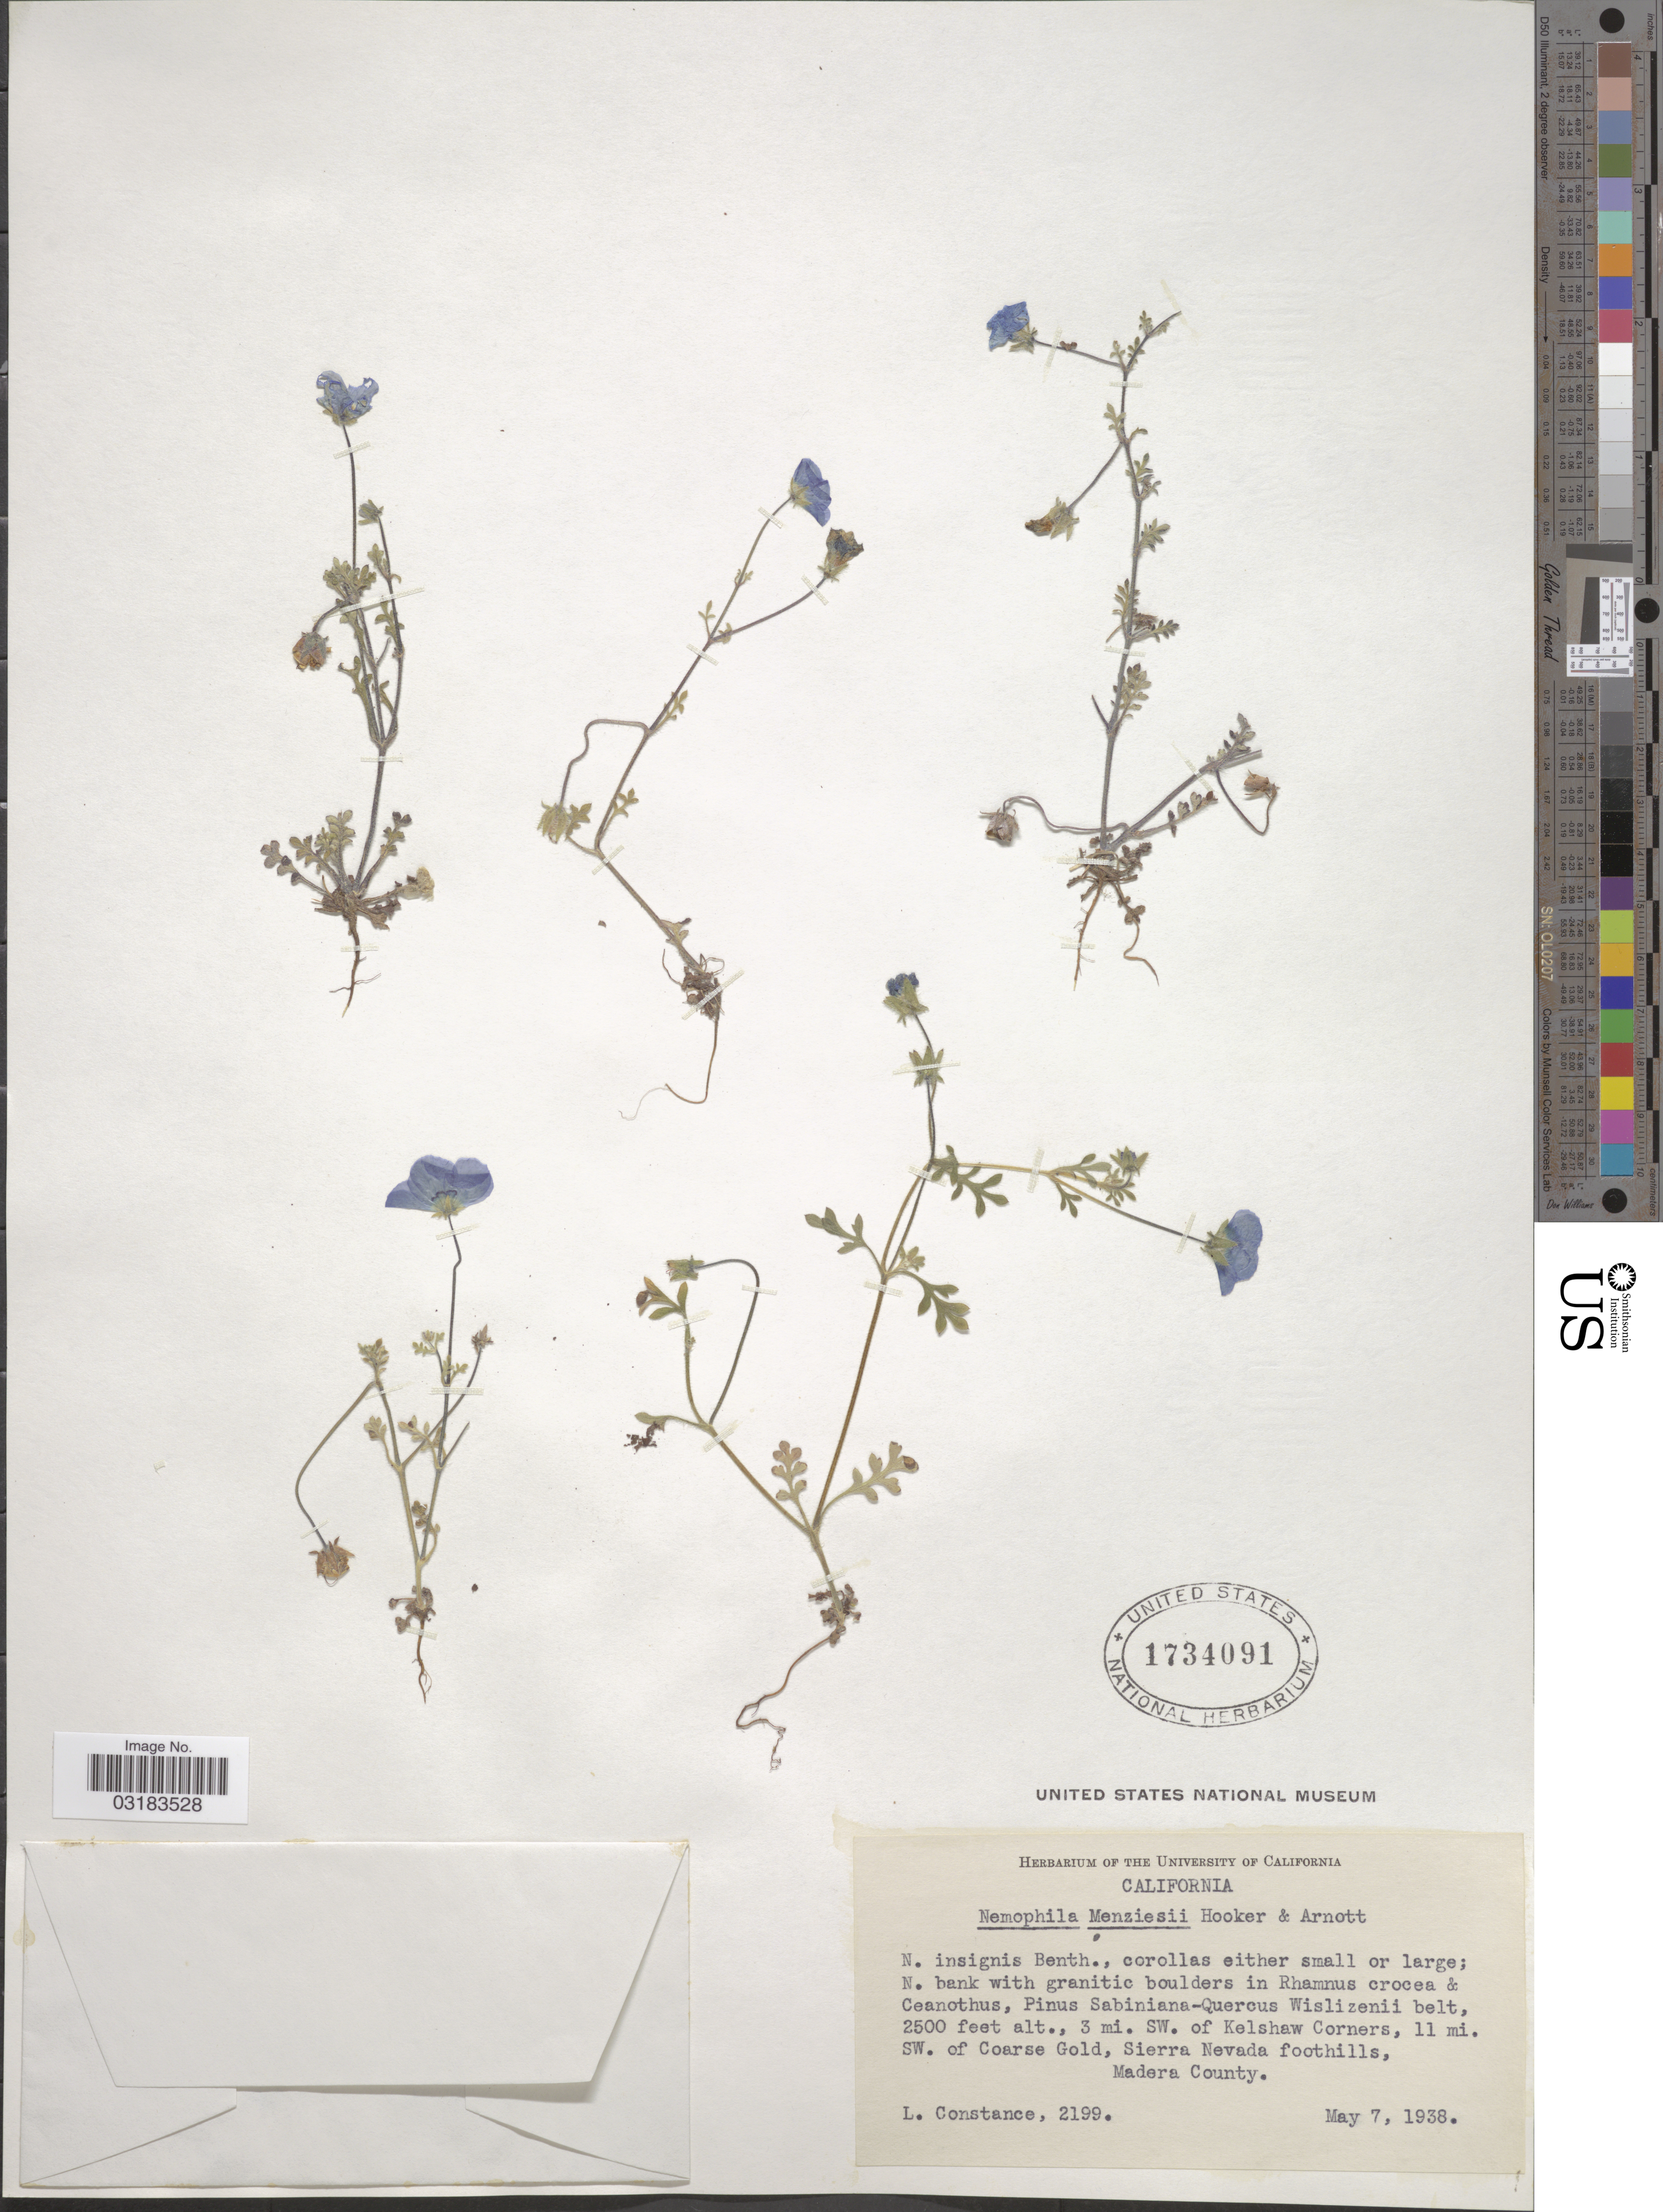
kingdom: Plantae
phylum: Tracheophyta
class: Magnoliopsida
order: Boraginales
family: Hydrophyllaceae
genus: Nemophila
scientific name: Nemophila menziesii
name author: Hook. & Arn.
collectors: L. Constance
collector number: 2199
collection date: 1938-05-07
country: United States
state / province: California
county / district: Madera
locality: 3 mi. SW. of Kelshaw Corners, 11 mi. SW. of Coarse Gold, Sierra Nevada foothills, Madera County.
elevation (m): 762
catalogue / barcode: US 1734091